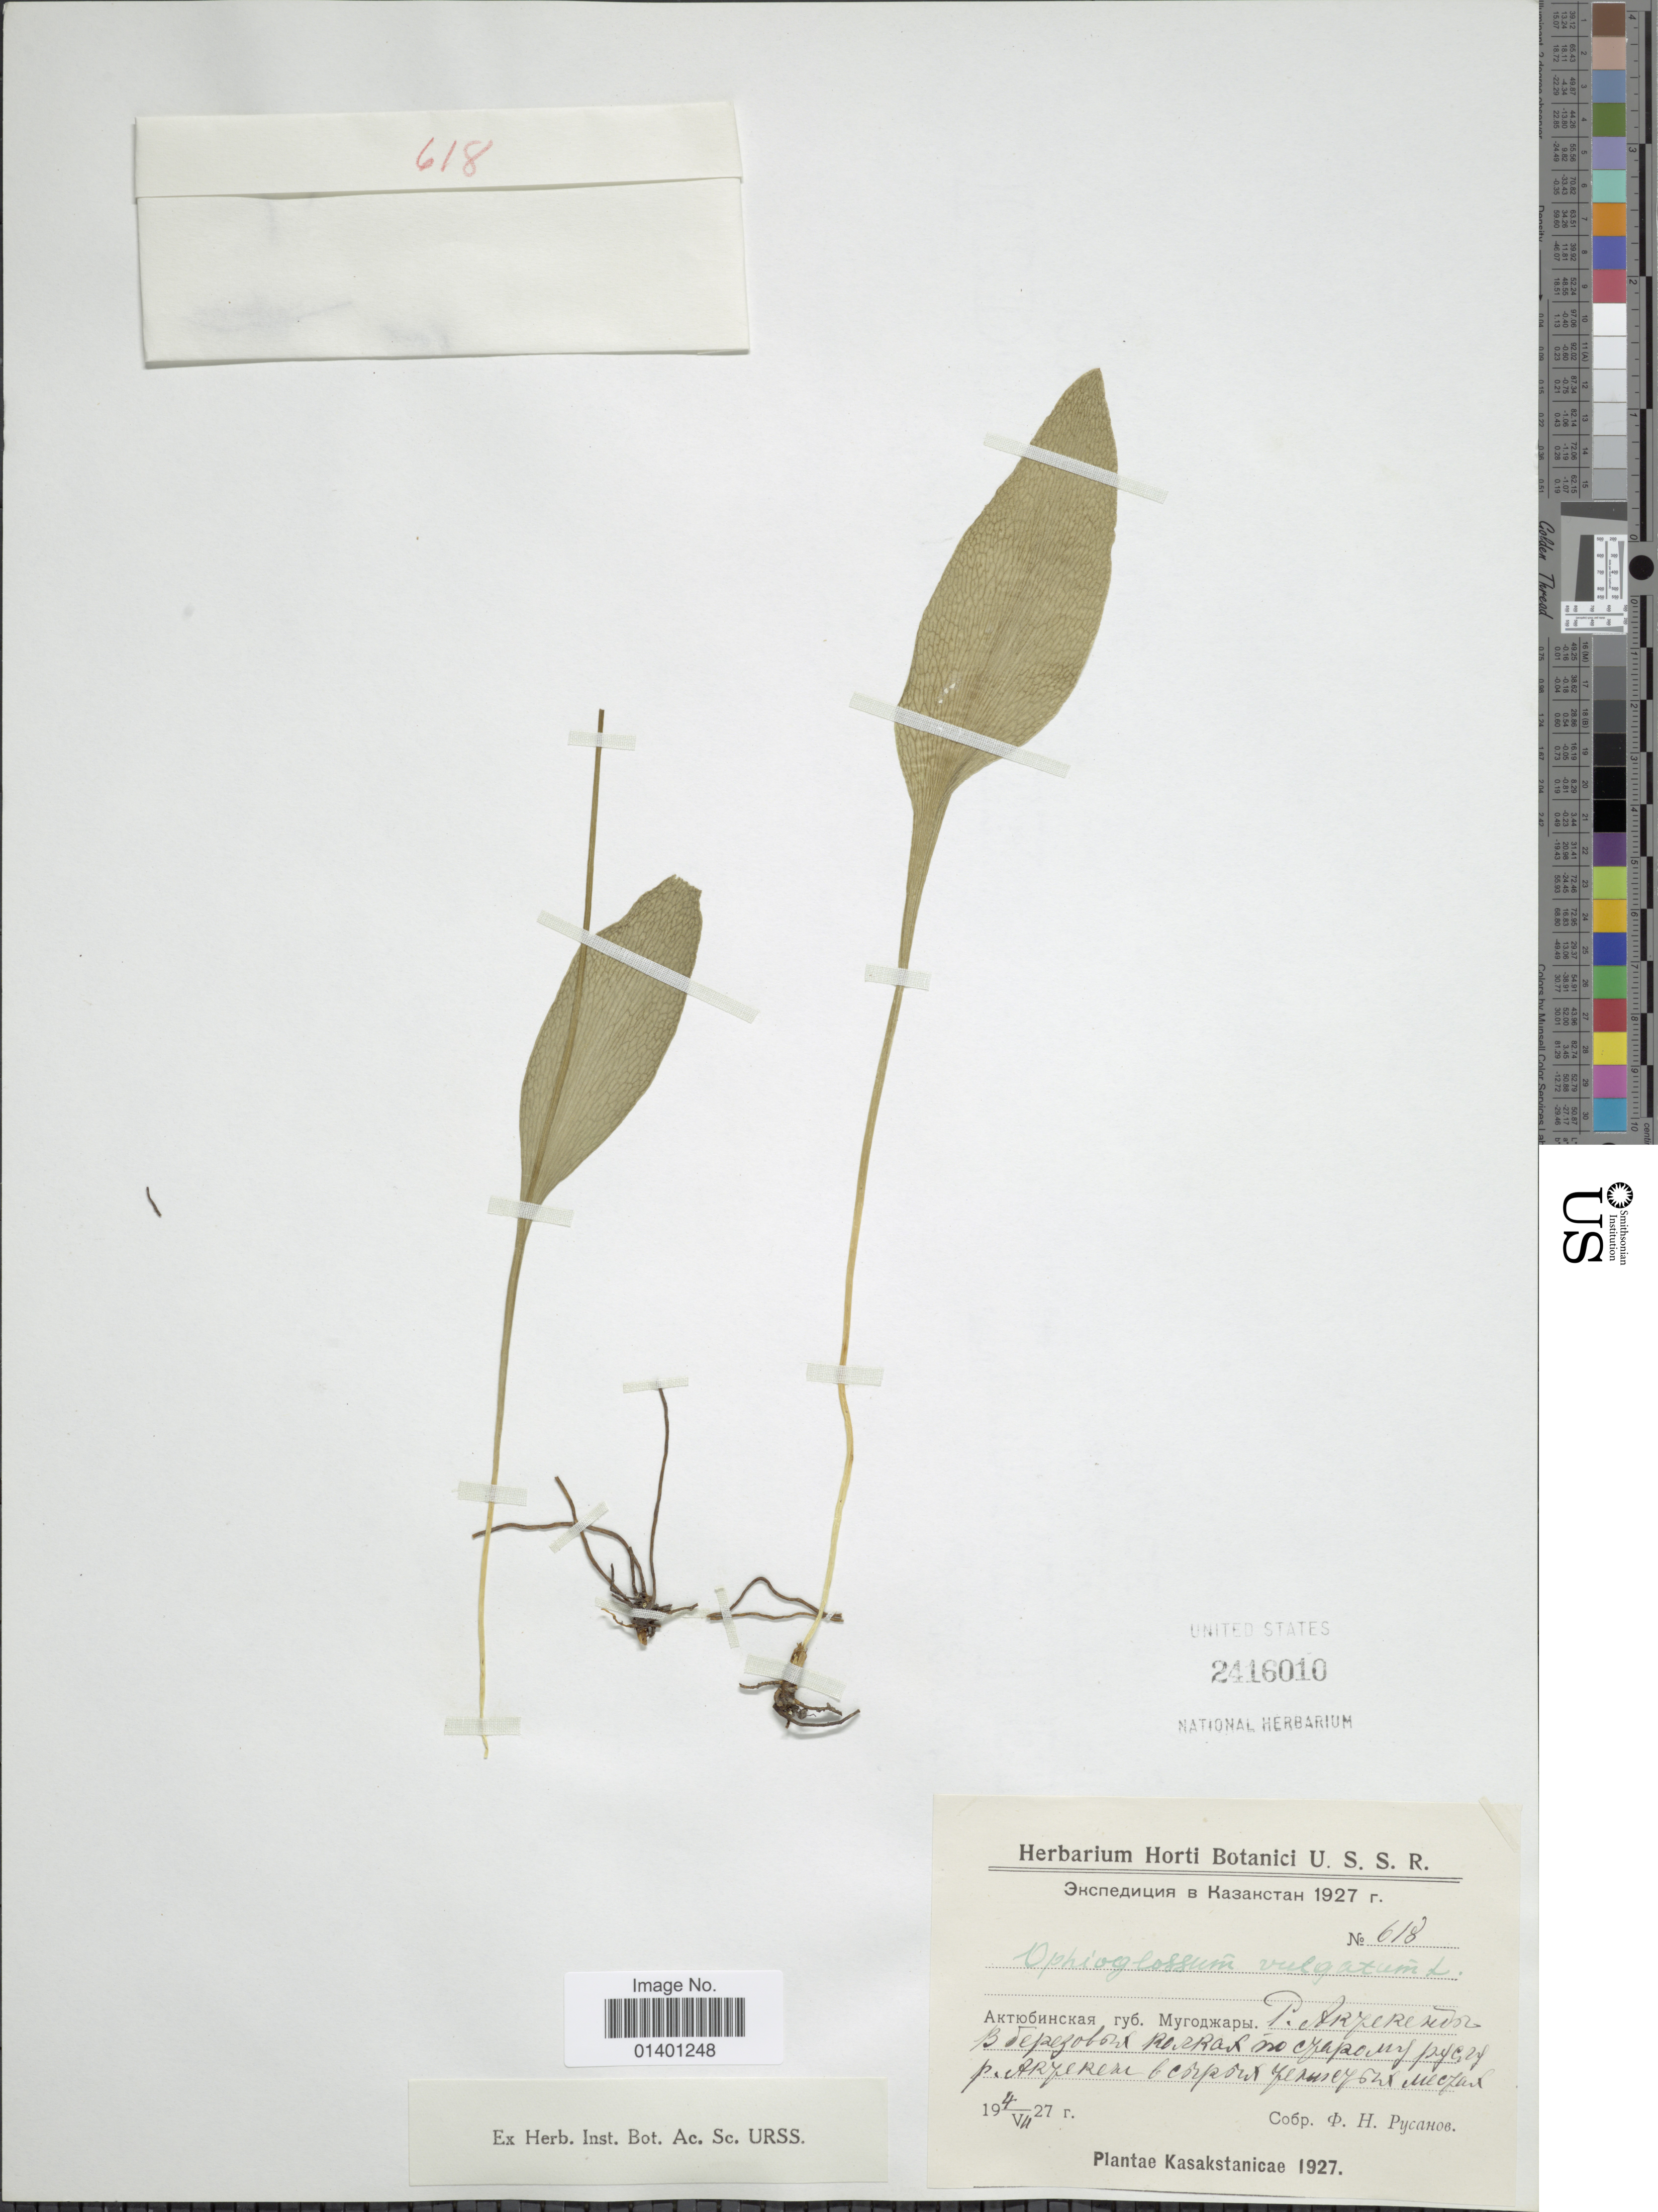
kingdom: Plantae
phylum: Tracheophyta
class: Polypodiopsida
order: Ophioglossales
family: Ophioglossaceae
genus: Ophioglossum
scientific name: Ophioglossum vulgatum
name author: L.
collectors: F. Rusanov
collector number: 618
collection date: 1927-07-04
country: Kazakhstan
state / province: Aqtobe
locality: Mugodzhary.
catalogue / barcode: US 2416010